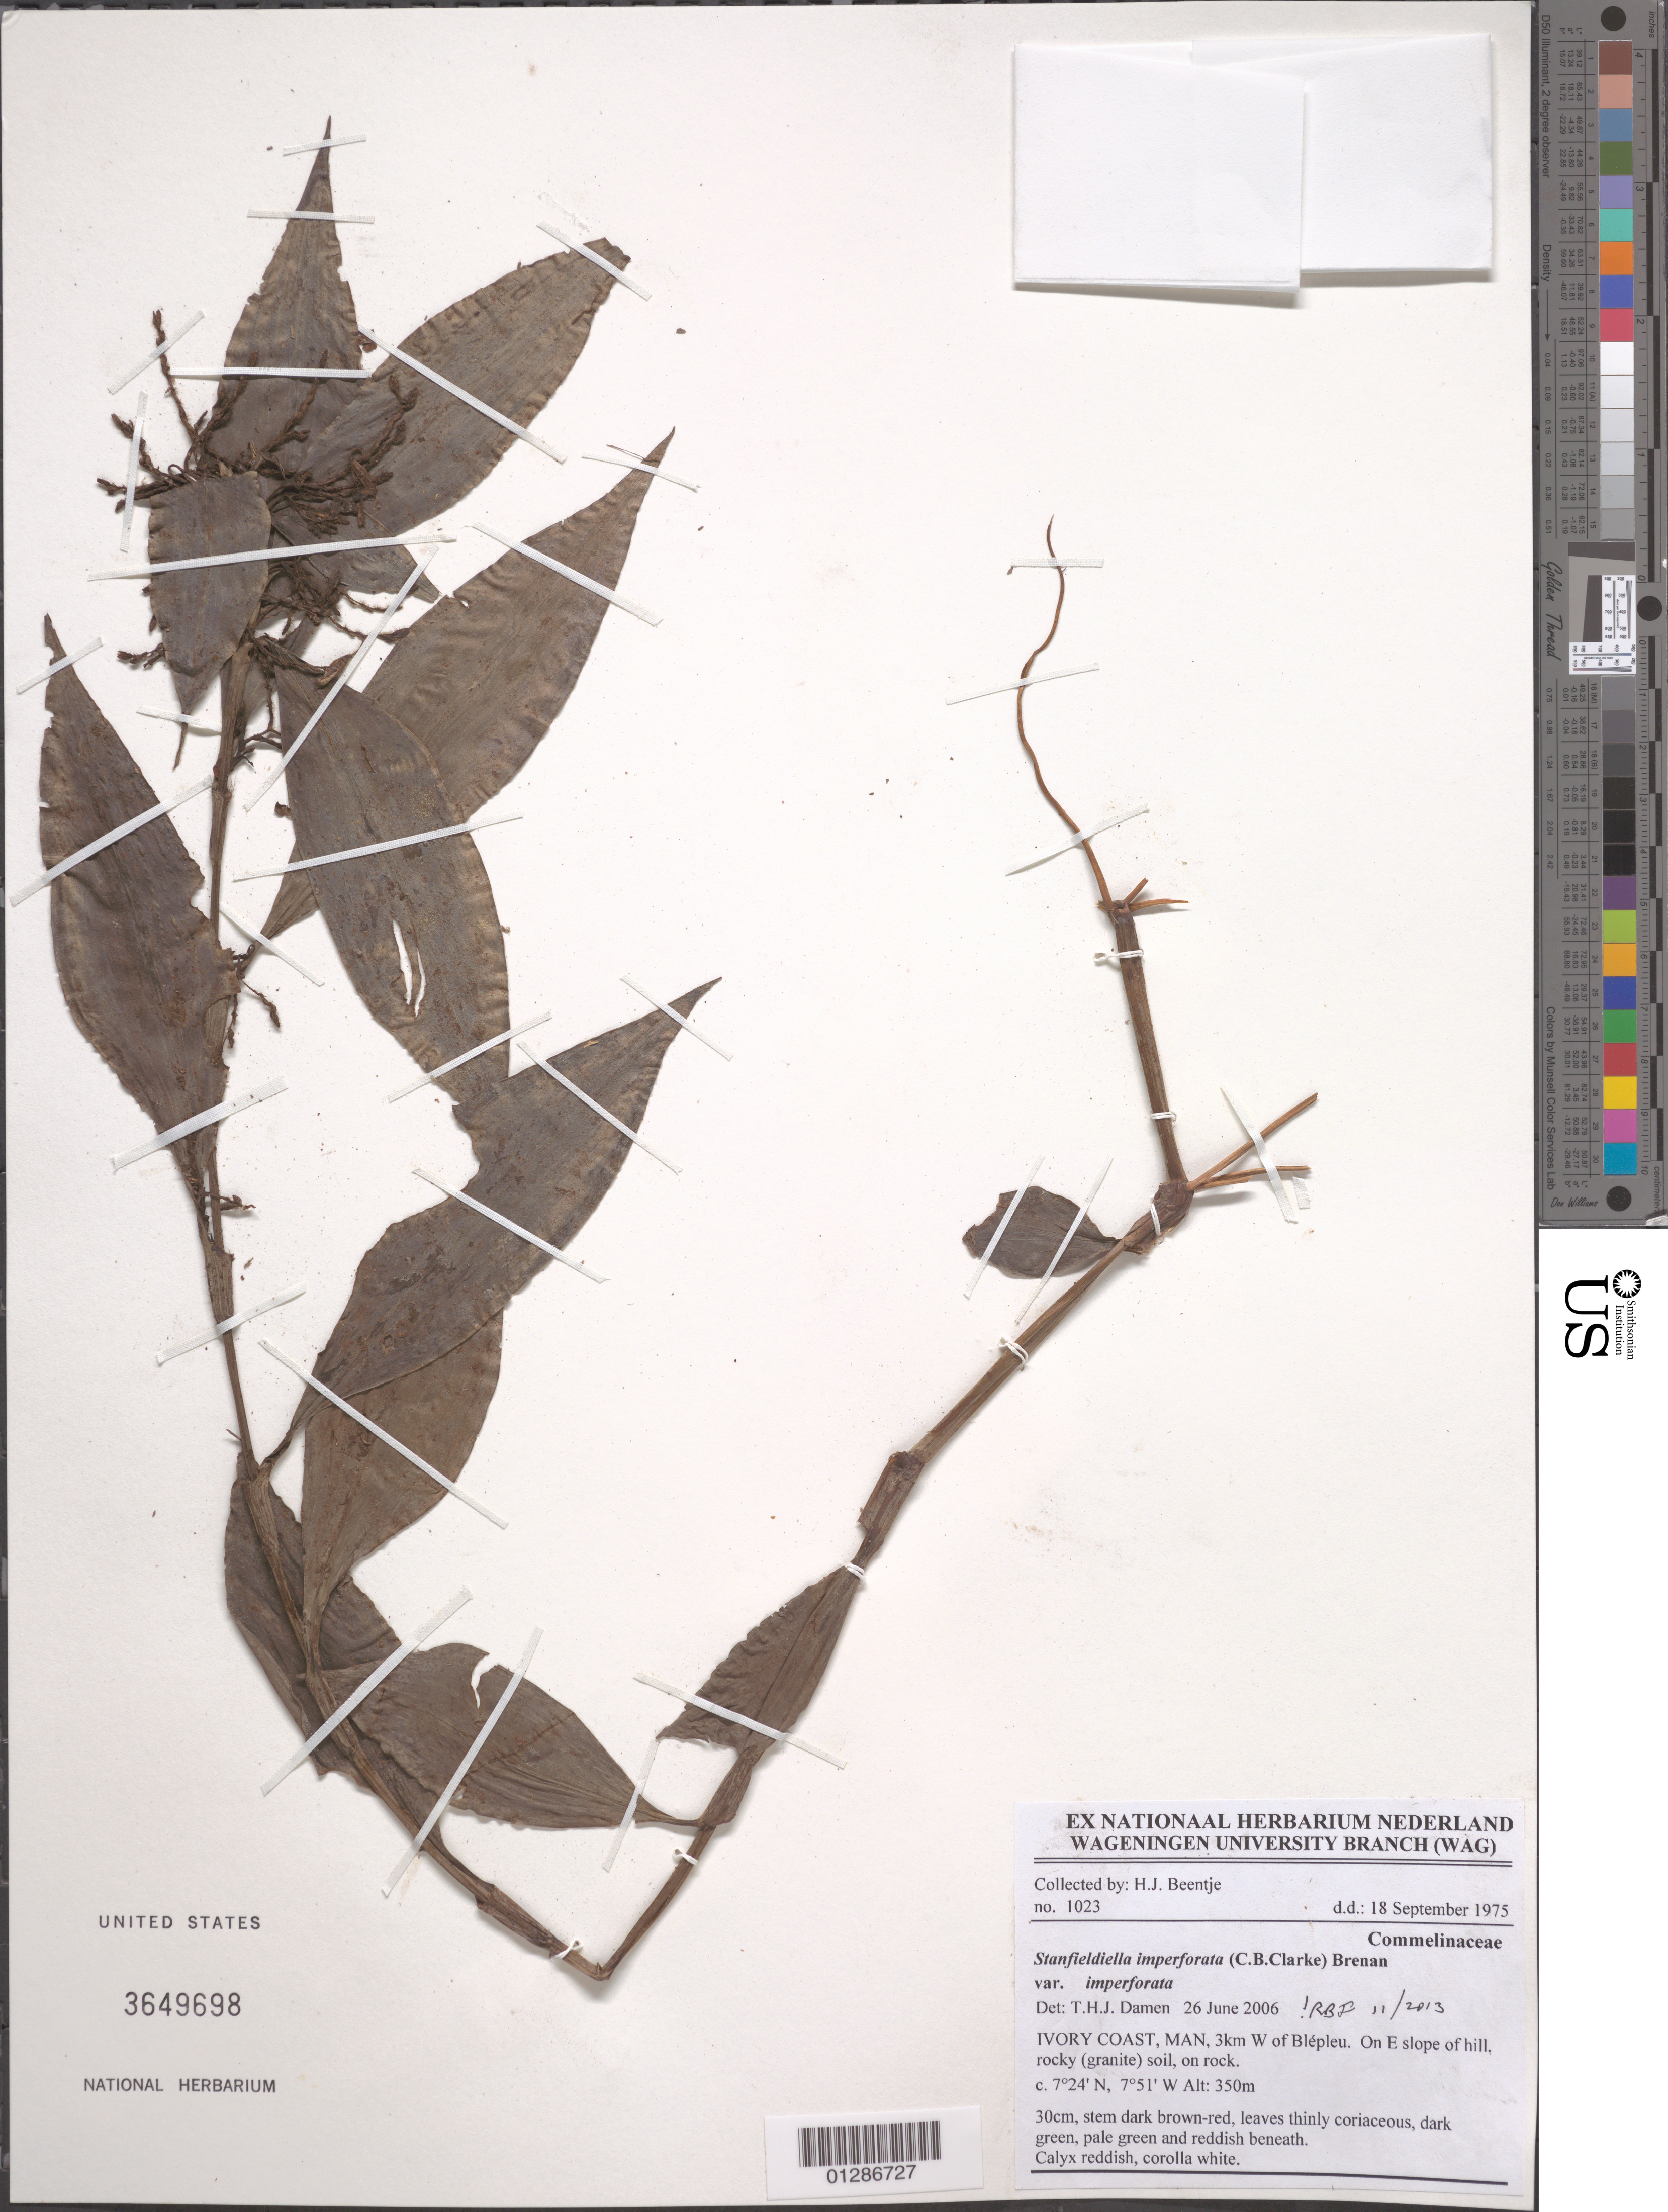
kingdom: Plantae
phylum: Tracheophyta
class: Liliopsida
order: Commelinales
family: Commelinaceae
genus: Stanfieldiella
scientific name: Stanfieldiella imperforata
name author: (C.B. Clarke) Brenan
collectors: H. J. Beentje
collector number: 1023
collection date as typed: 18 Sep 1975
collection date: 1975-09-18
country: Ivory Coast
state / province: Montagnes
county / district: Tonkpi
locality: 3 km W of Blepleu. On E slope of hill.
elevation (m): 350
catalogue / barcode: US 3649698